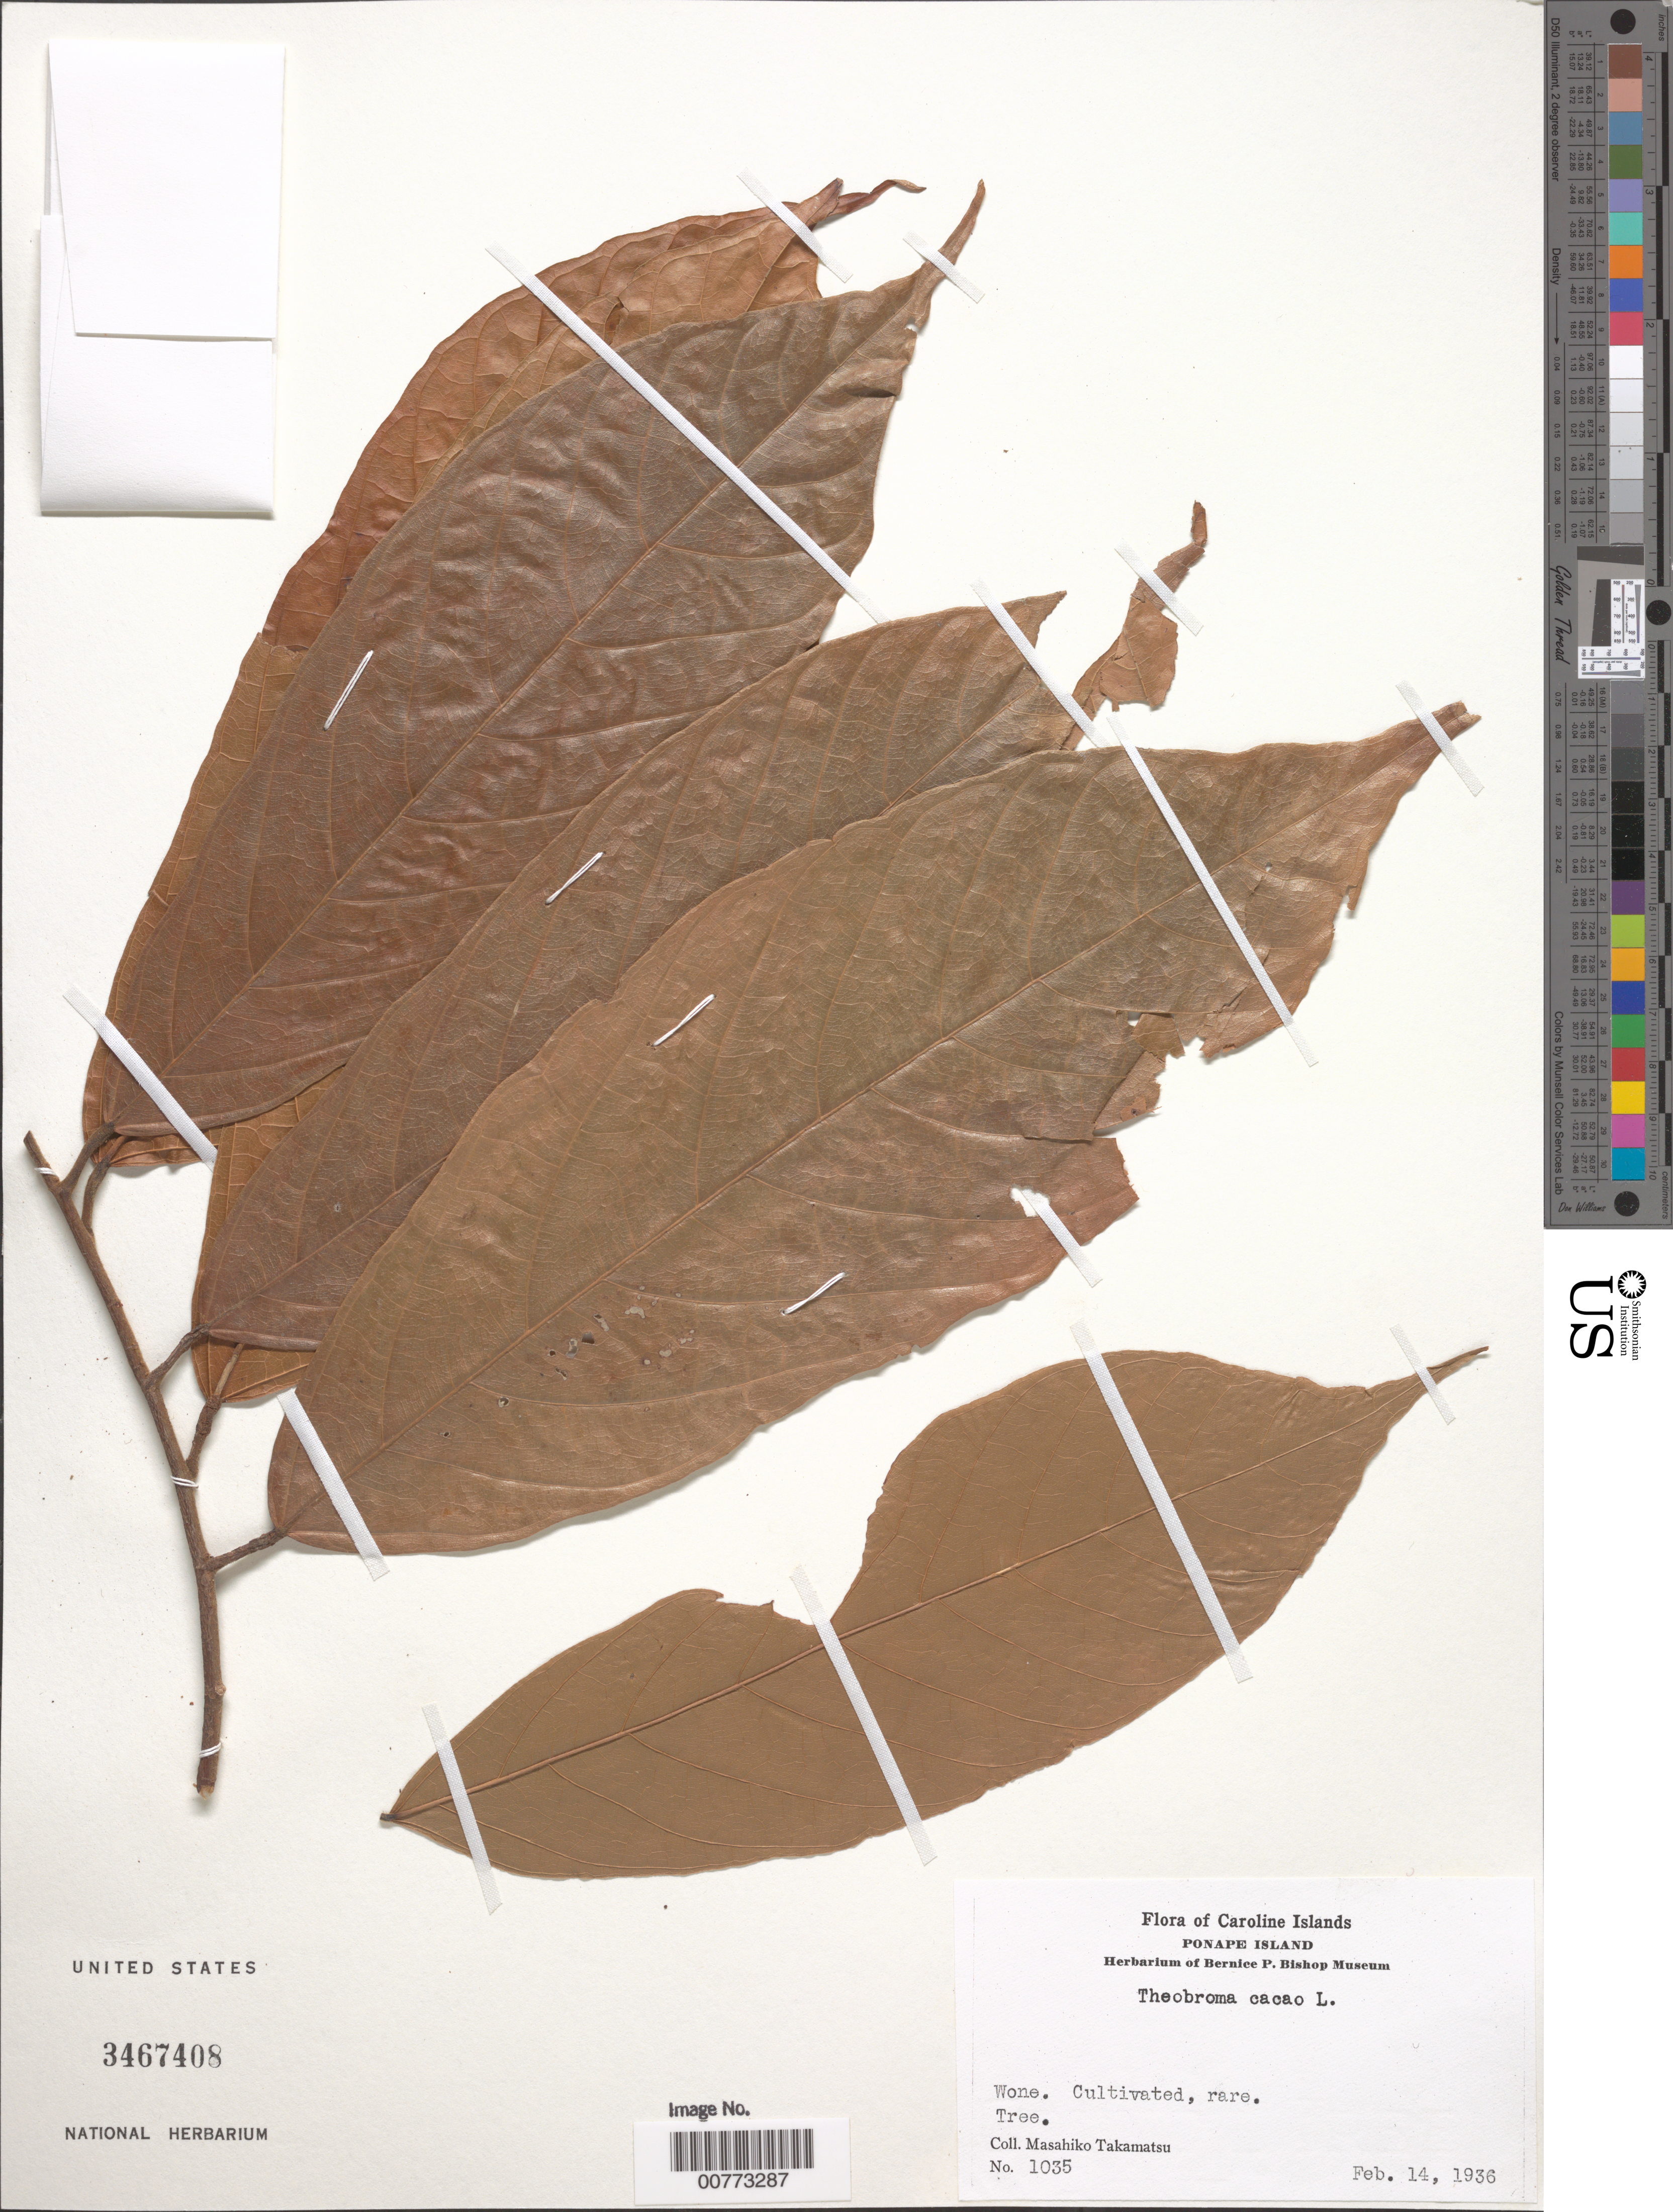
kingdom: Plantae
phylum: Tracheophyta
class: Magnoliopsida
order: Malvales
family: Malvaceae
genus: Theobroma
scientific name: Theobroma cacao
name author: L.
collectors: M. Takamatsu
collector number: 1035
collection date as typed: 14 Feb 1936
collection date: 1936-02-14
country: Micronesia, Federated States of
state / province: Pohnpei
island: Pohnpei [Ponape]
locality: Ponape Island.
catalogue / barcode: US 3467408